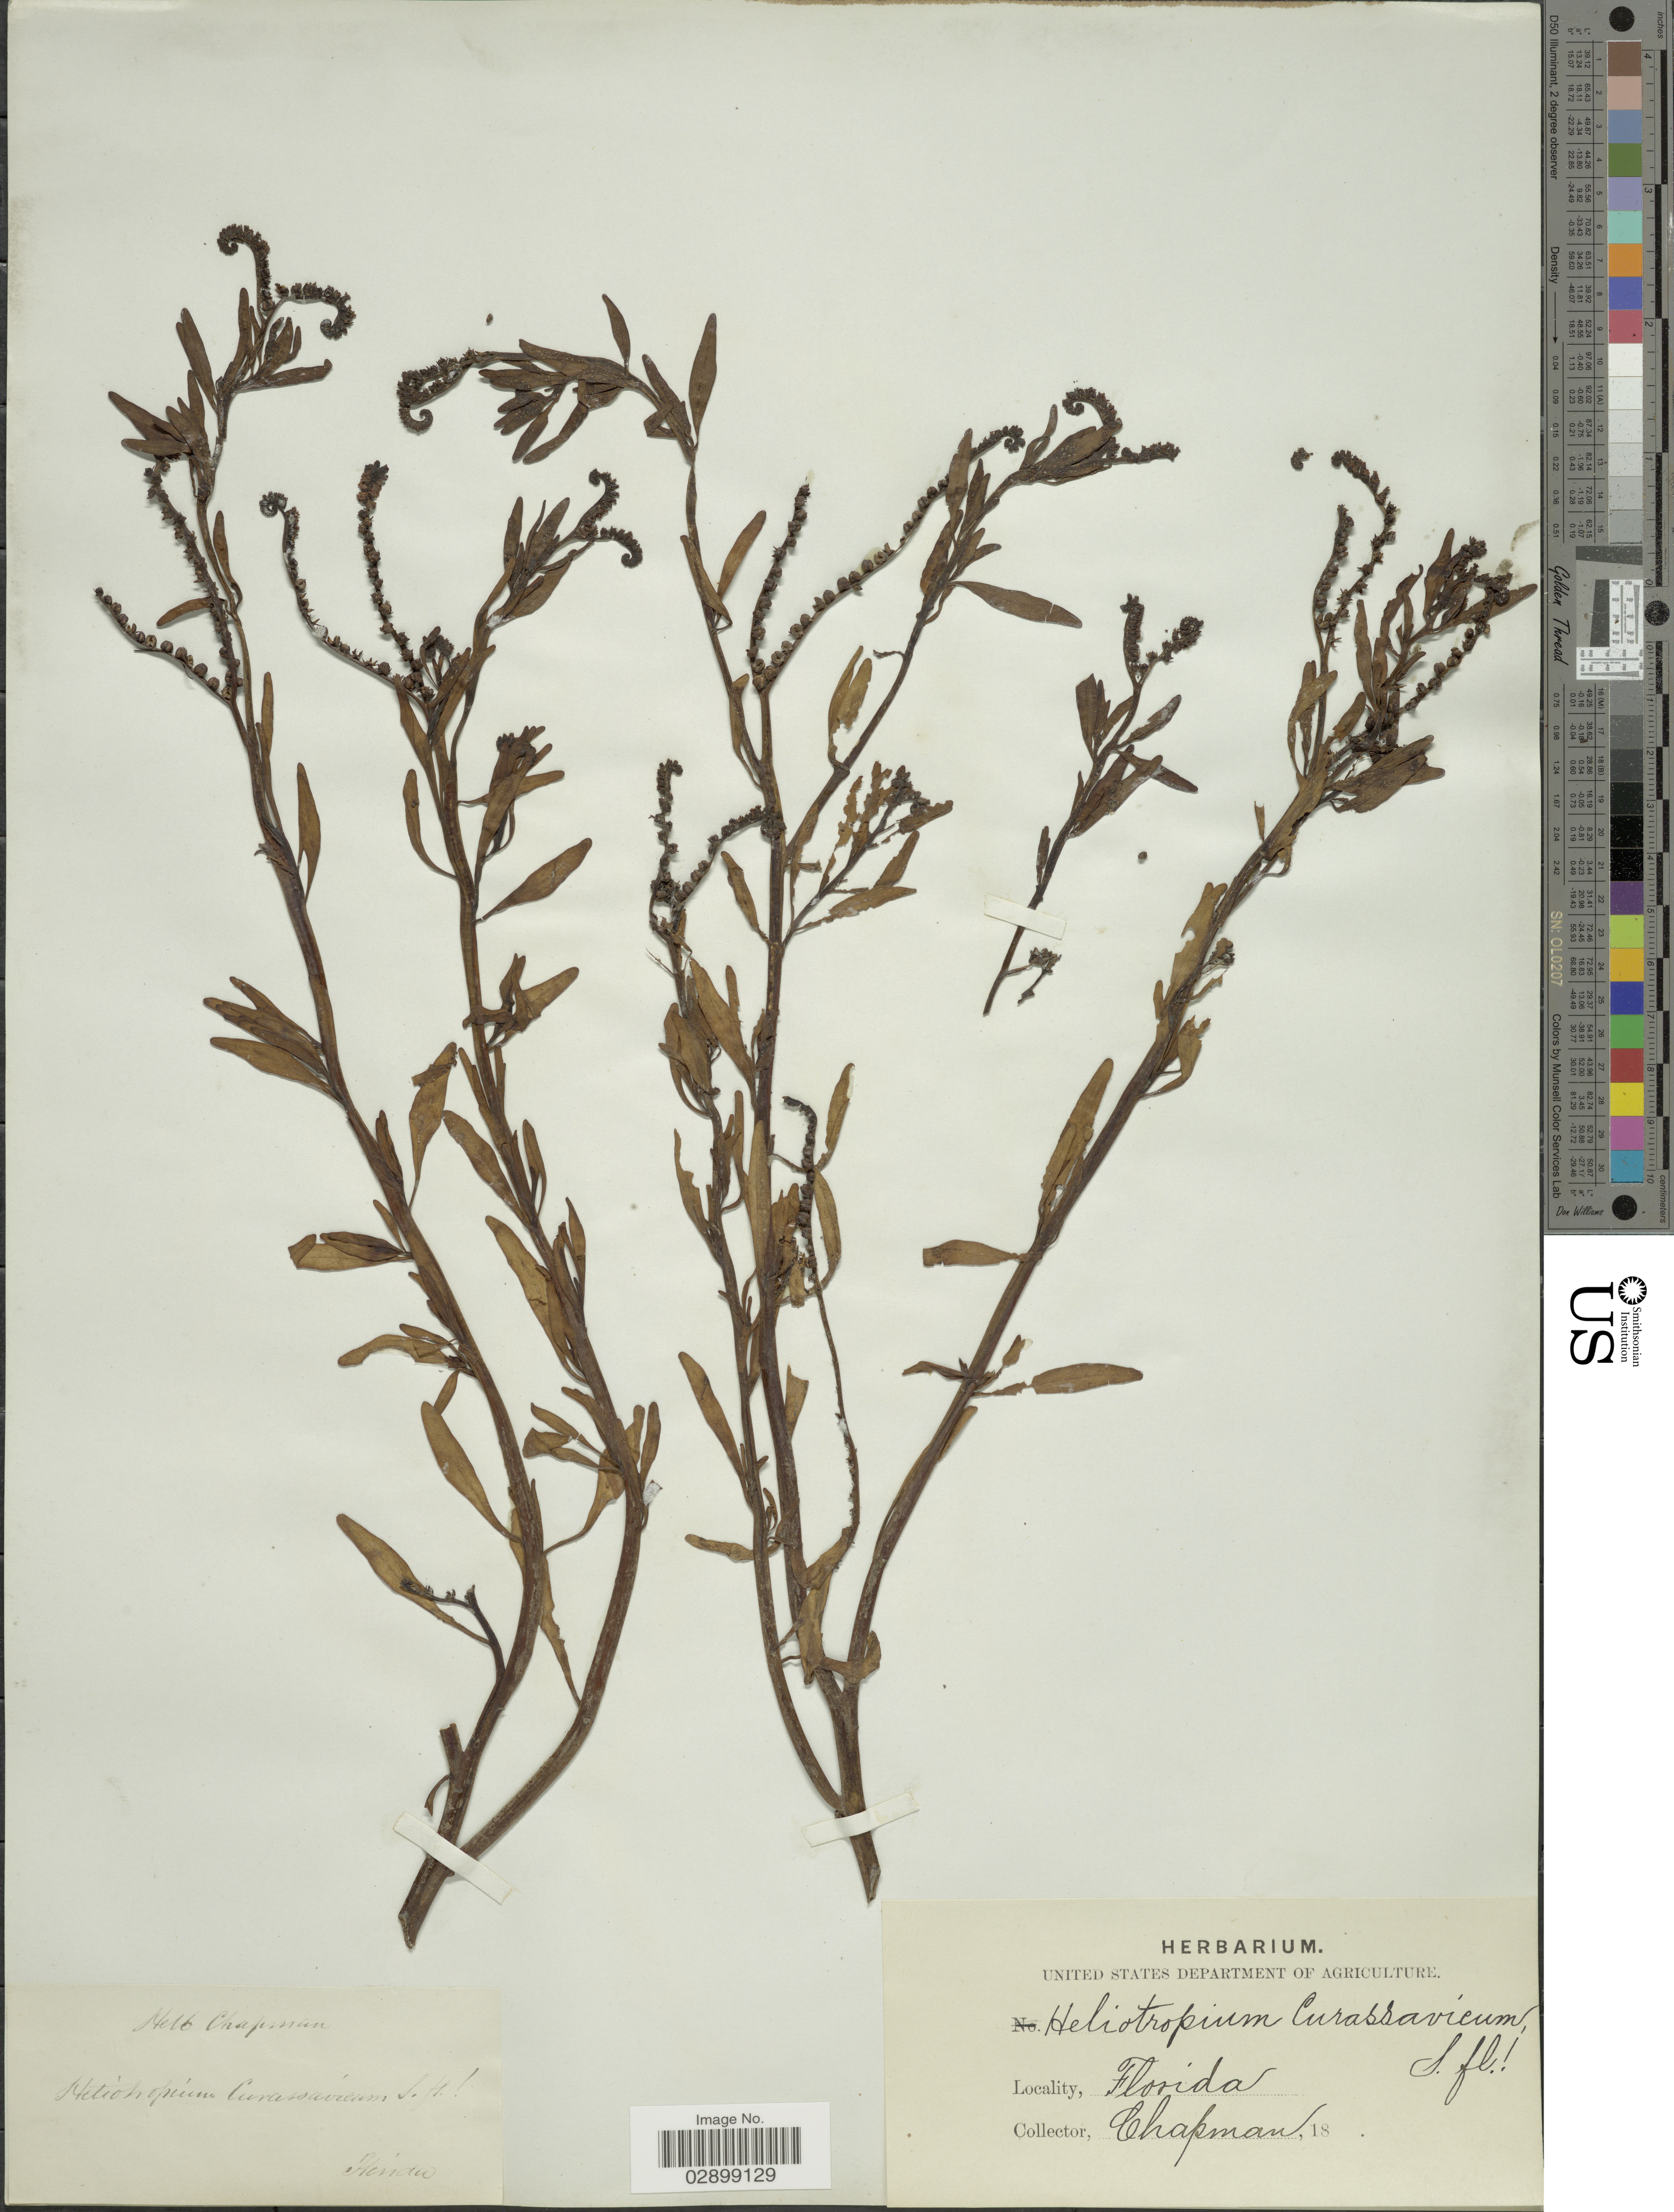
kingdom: Plantae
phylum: Tracheophyta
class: Magnoliopsida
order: Boraginales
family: Heliotropiaceae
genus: Heliotropium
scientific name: Heliotropium curassavicum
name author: L.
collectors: A. Chapman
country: United States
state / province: Florida